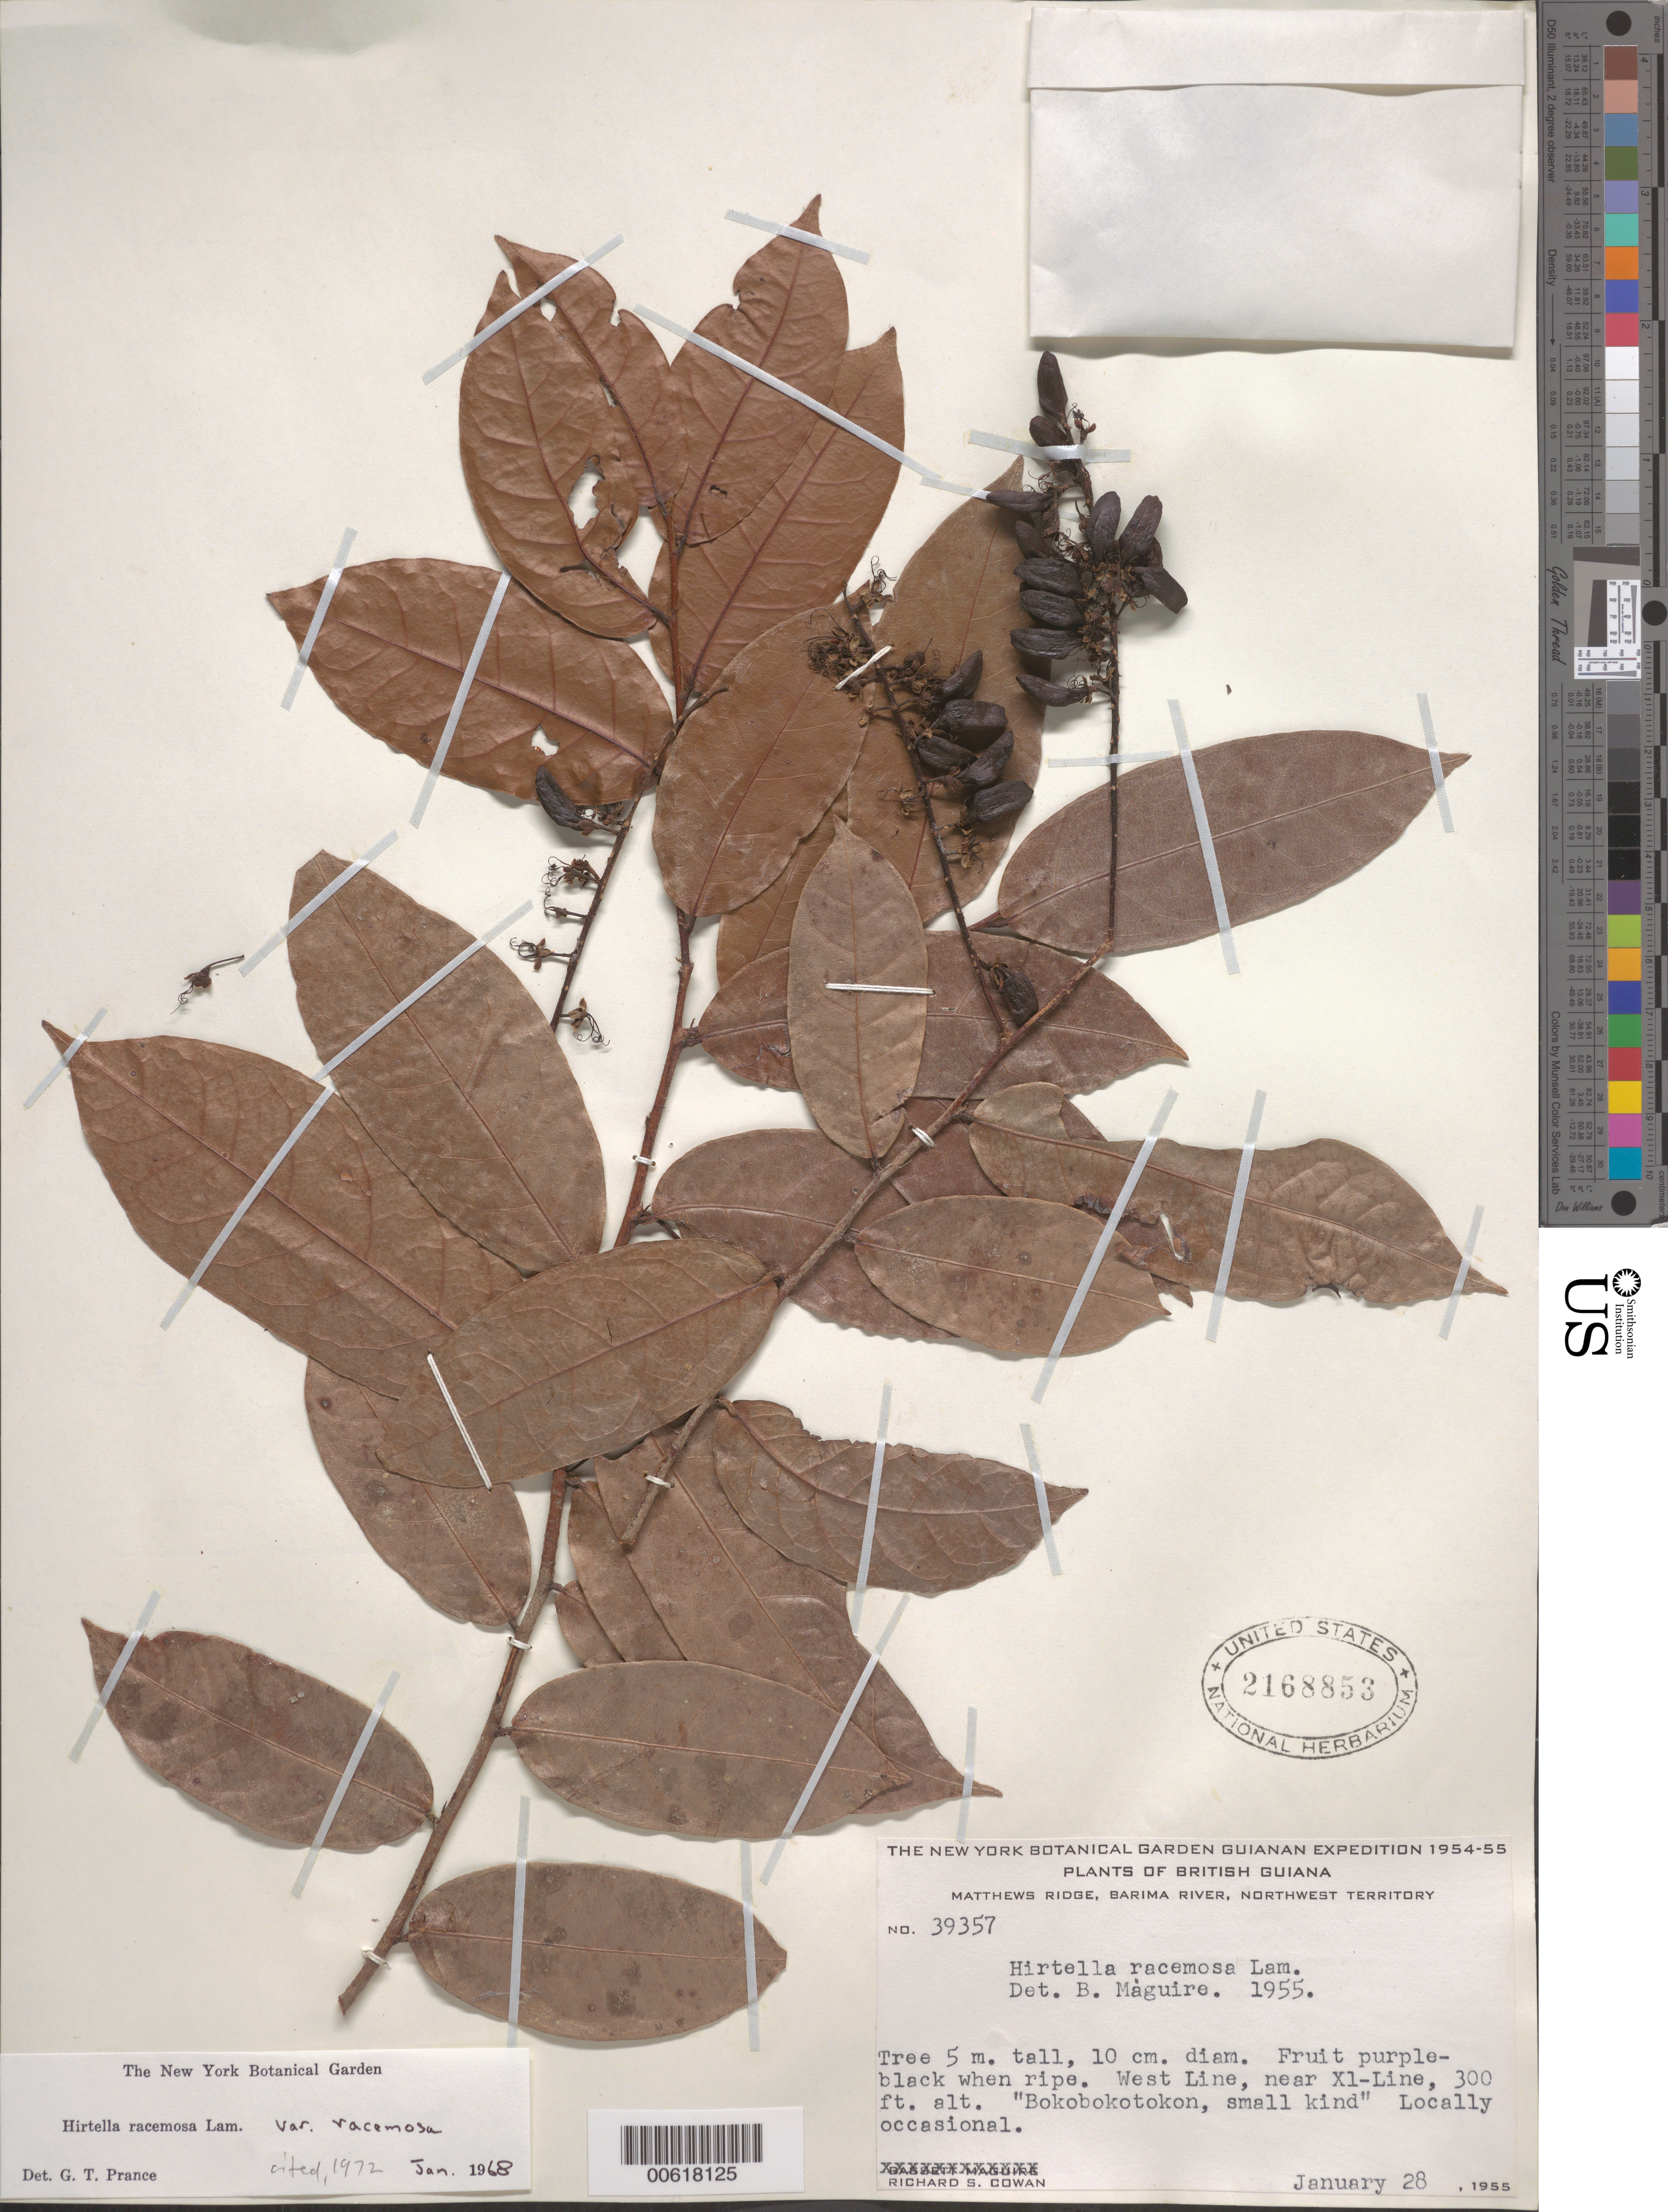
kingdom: Plantae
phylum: Tracheophyta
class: Magnoliopsida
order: Malpighiales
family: Chrysobalanaceae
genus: Hirtella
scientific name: Hirtella racemosa var. racemosa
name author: Lam.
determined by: Prance, G. T.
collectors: R. S. Cowan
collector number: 39357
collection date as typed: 28-Jan-55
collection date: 1955-01-28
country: Guyana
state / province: Barima-Waini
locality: Barima R., Matthews Ridge, West Line, near X1-Line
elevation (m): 90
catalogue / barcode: US 2168853